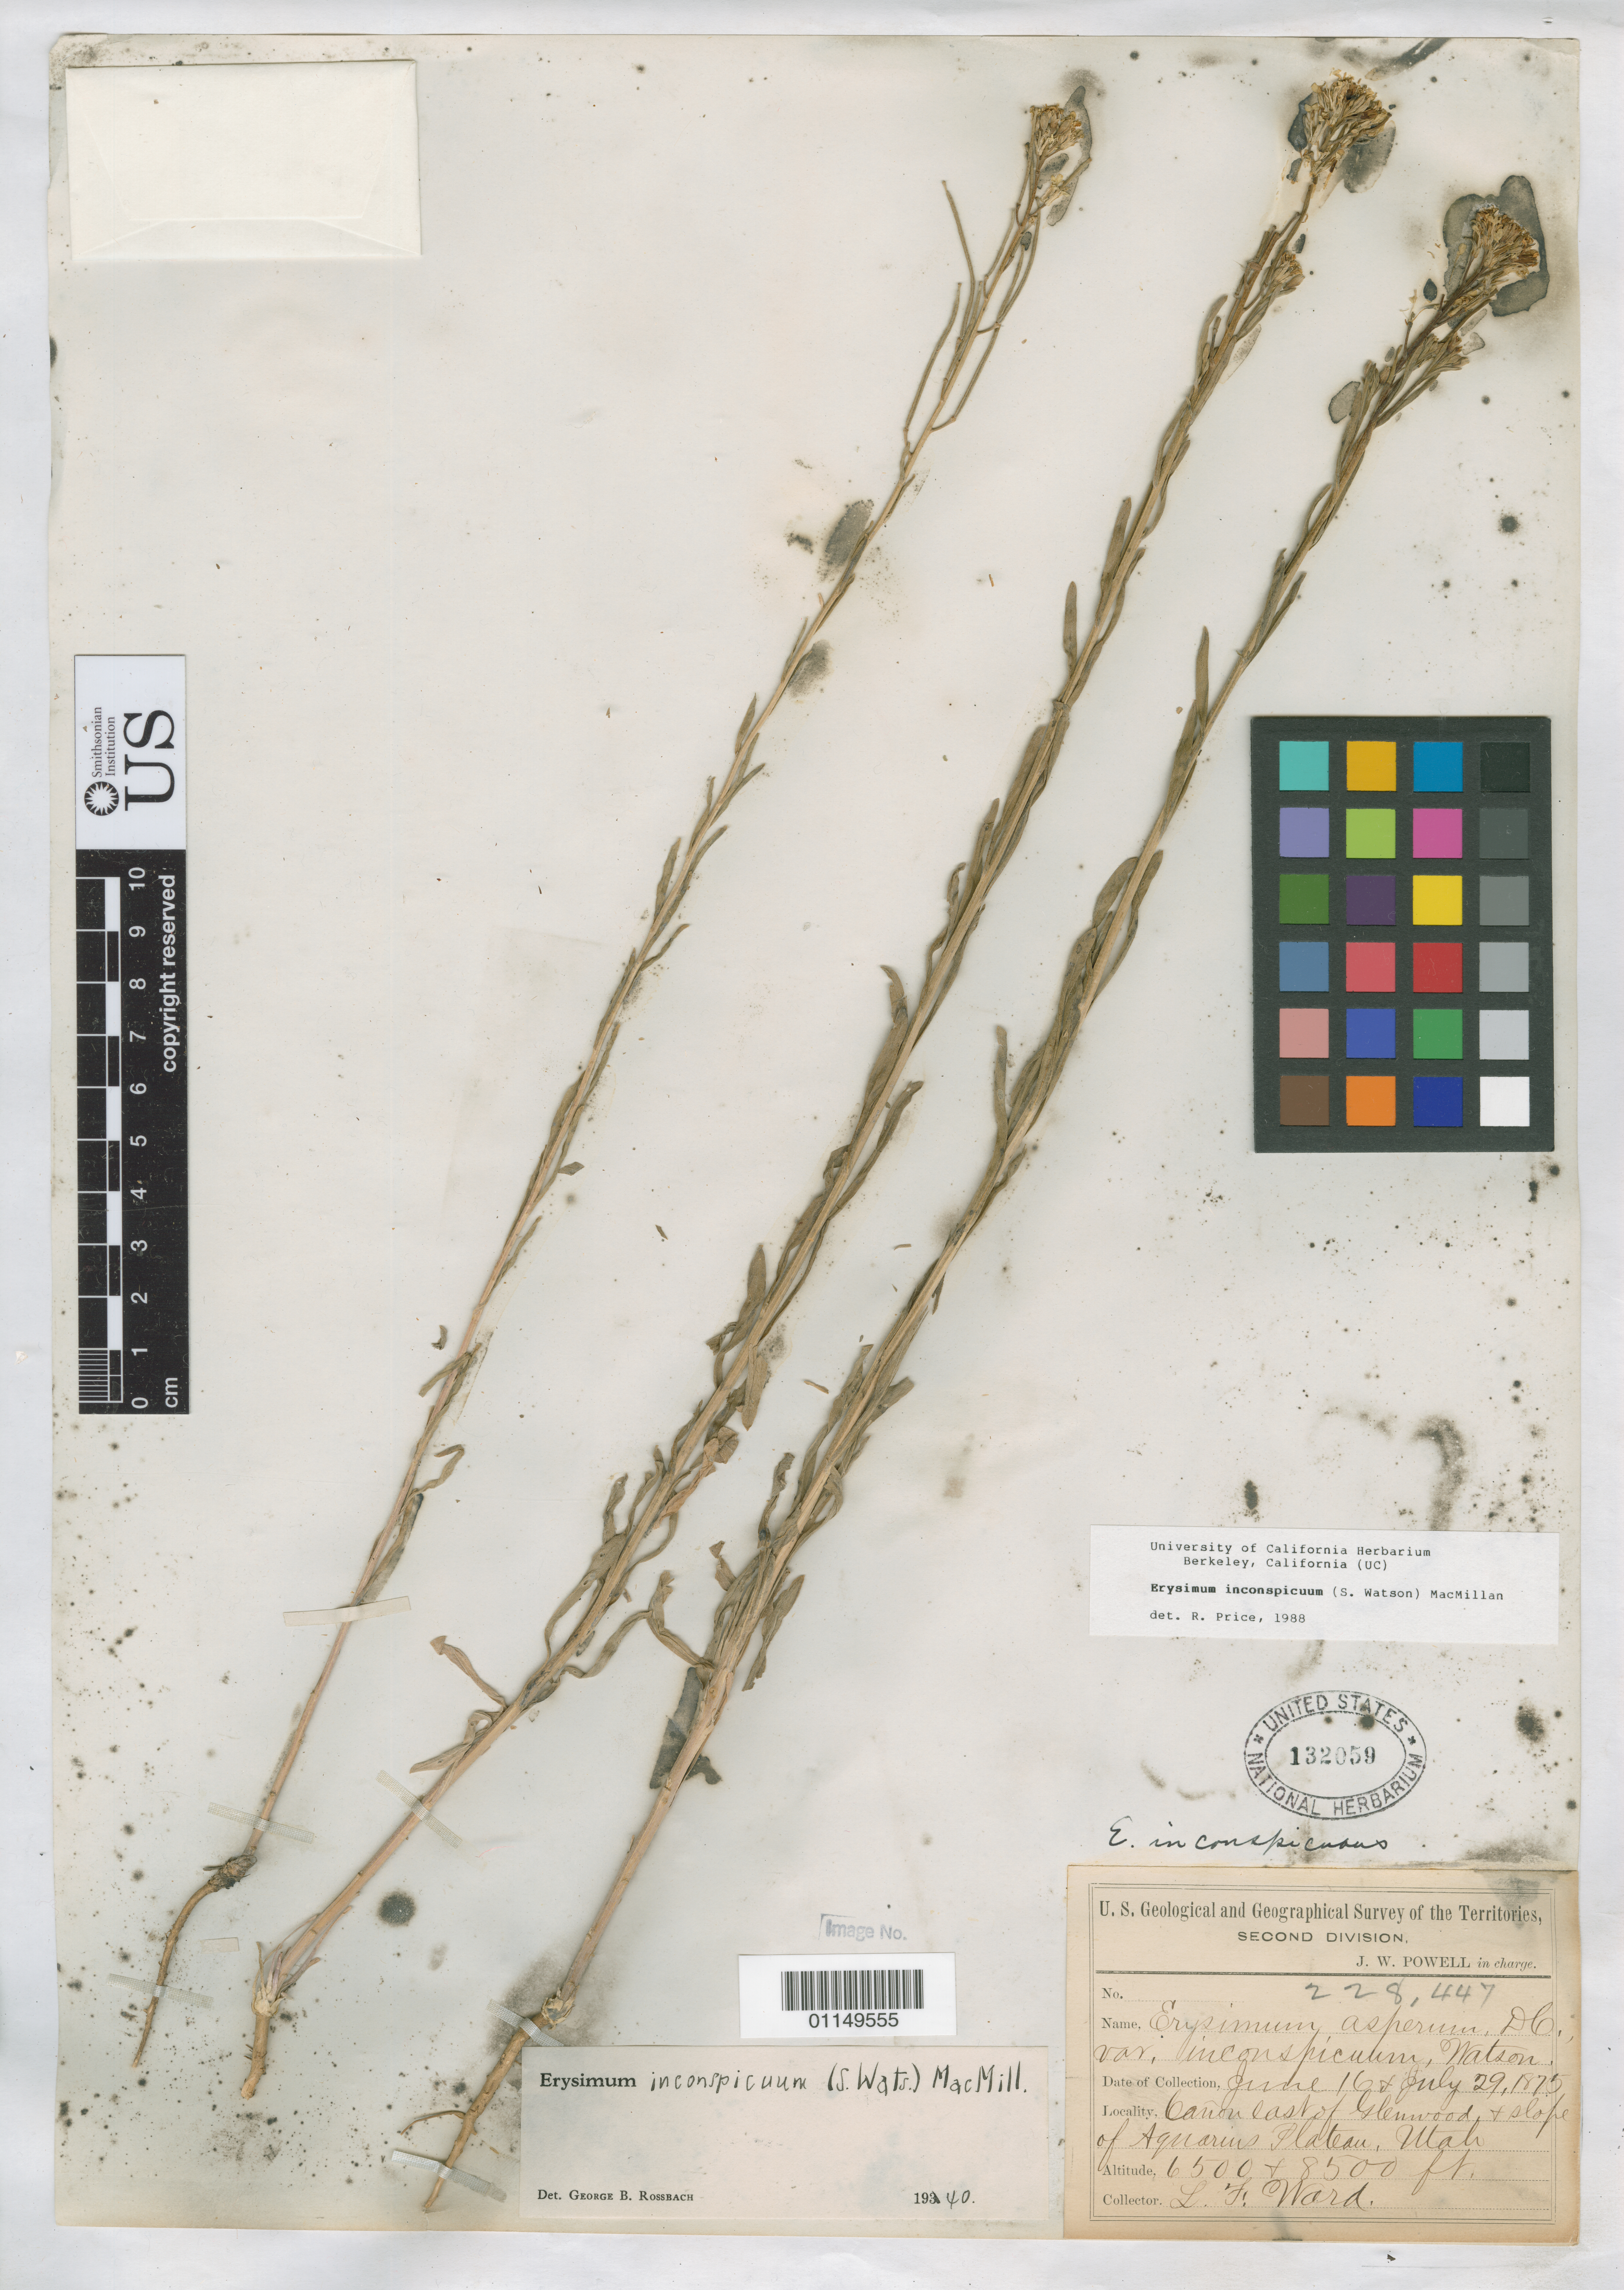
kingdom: Plantae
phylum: Tracheophyta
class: Magnoliopsida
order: Brassicales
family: Brassicaceae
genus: Erysimum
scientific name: Erysimum inconspicuum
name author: (S. Watson) MacMill.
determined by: Price, R.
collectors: L. F. Ward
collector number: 228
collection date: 1875-06-16,1875-07-29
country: United States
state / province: Utah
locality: Canyon east of Glenwood and slope of Aquarius Plateau.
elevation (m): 1981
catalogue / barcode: US 13059